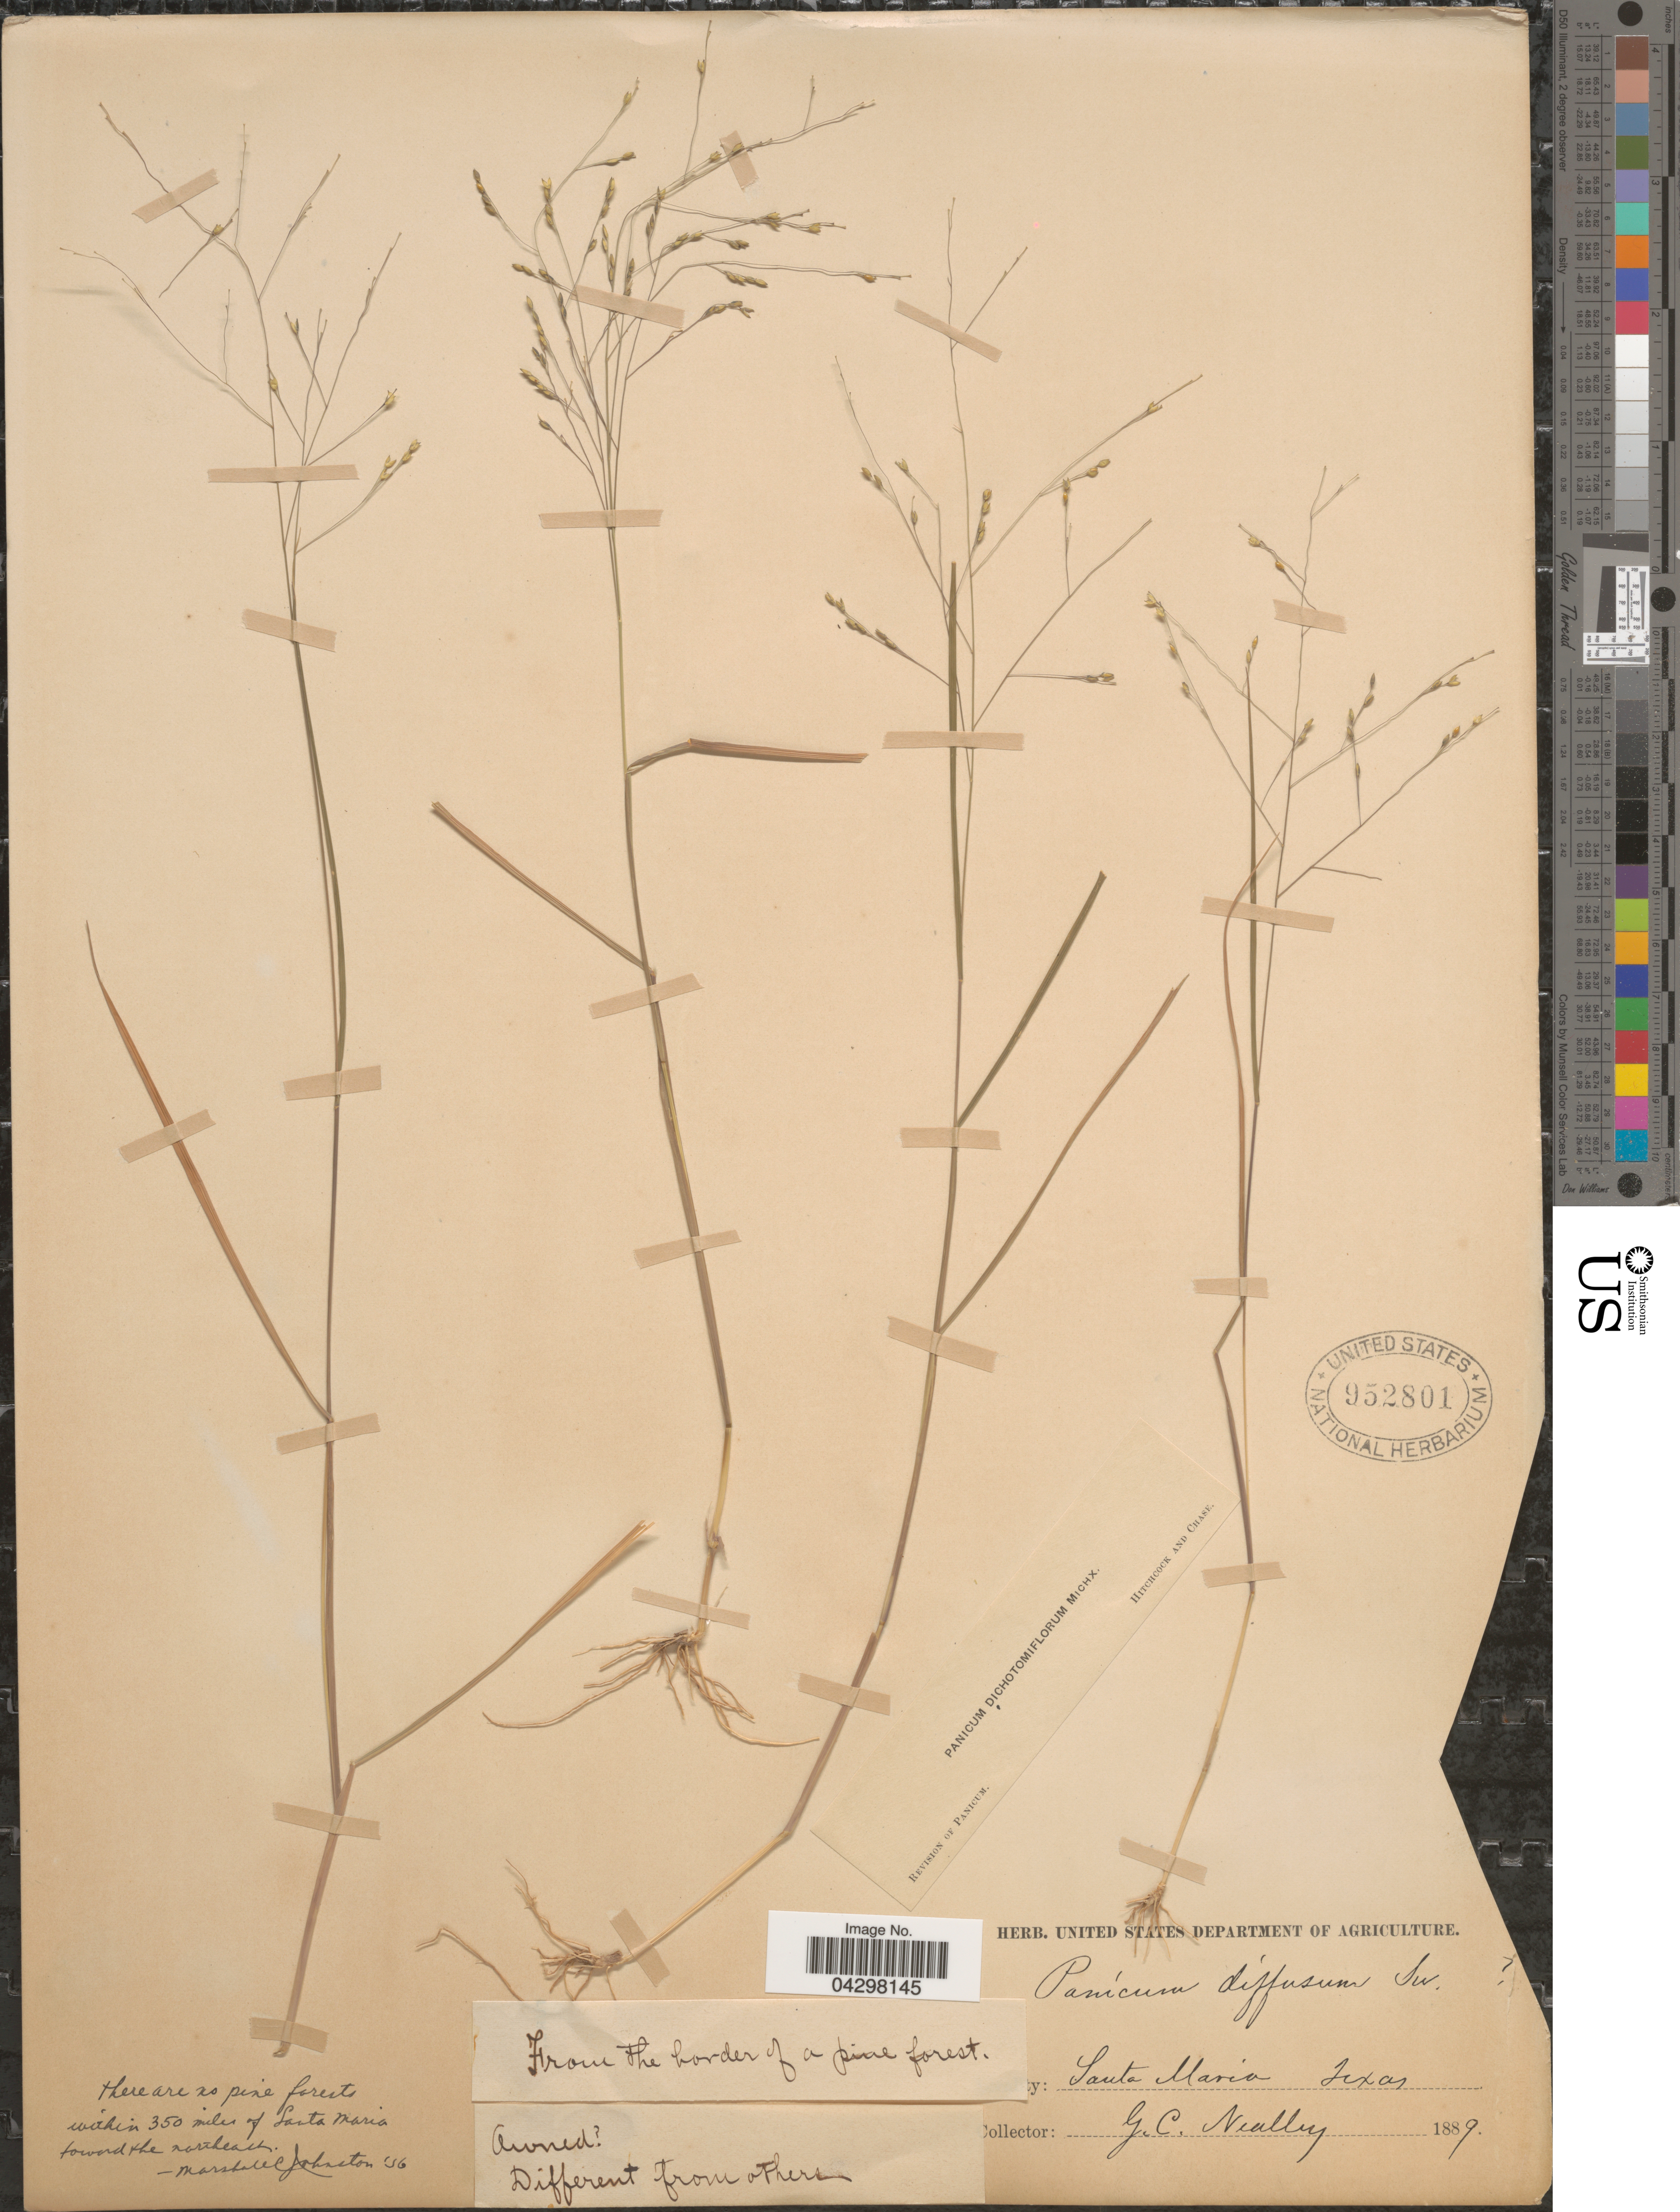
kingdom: Plantae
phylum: Tracheophyta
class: Liliopsida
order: Poales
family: Poaceae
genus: Panicum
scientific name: Panicum dichotomiflorum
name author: Michx.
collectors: G. C. Nealley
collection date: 1889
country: United States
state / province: Texas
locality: Santa Maria.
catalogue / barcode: US 952801